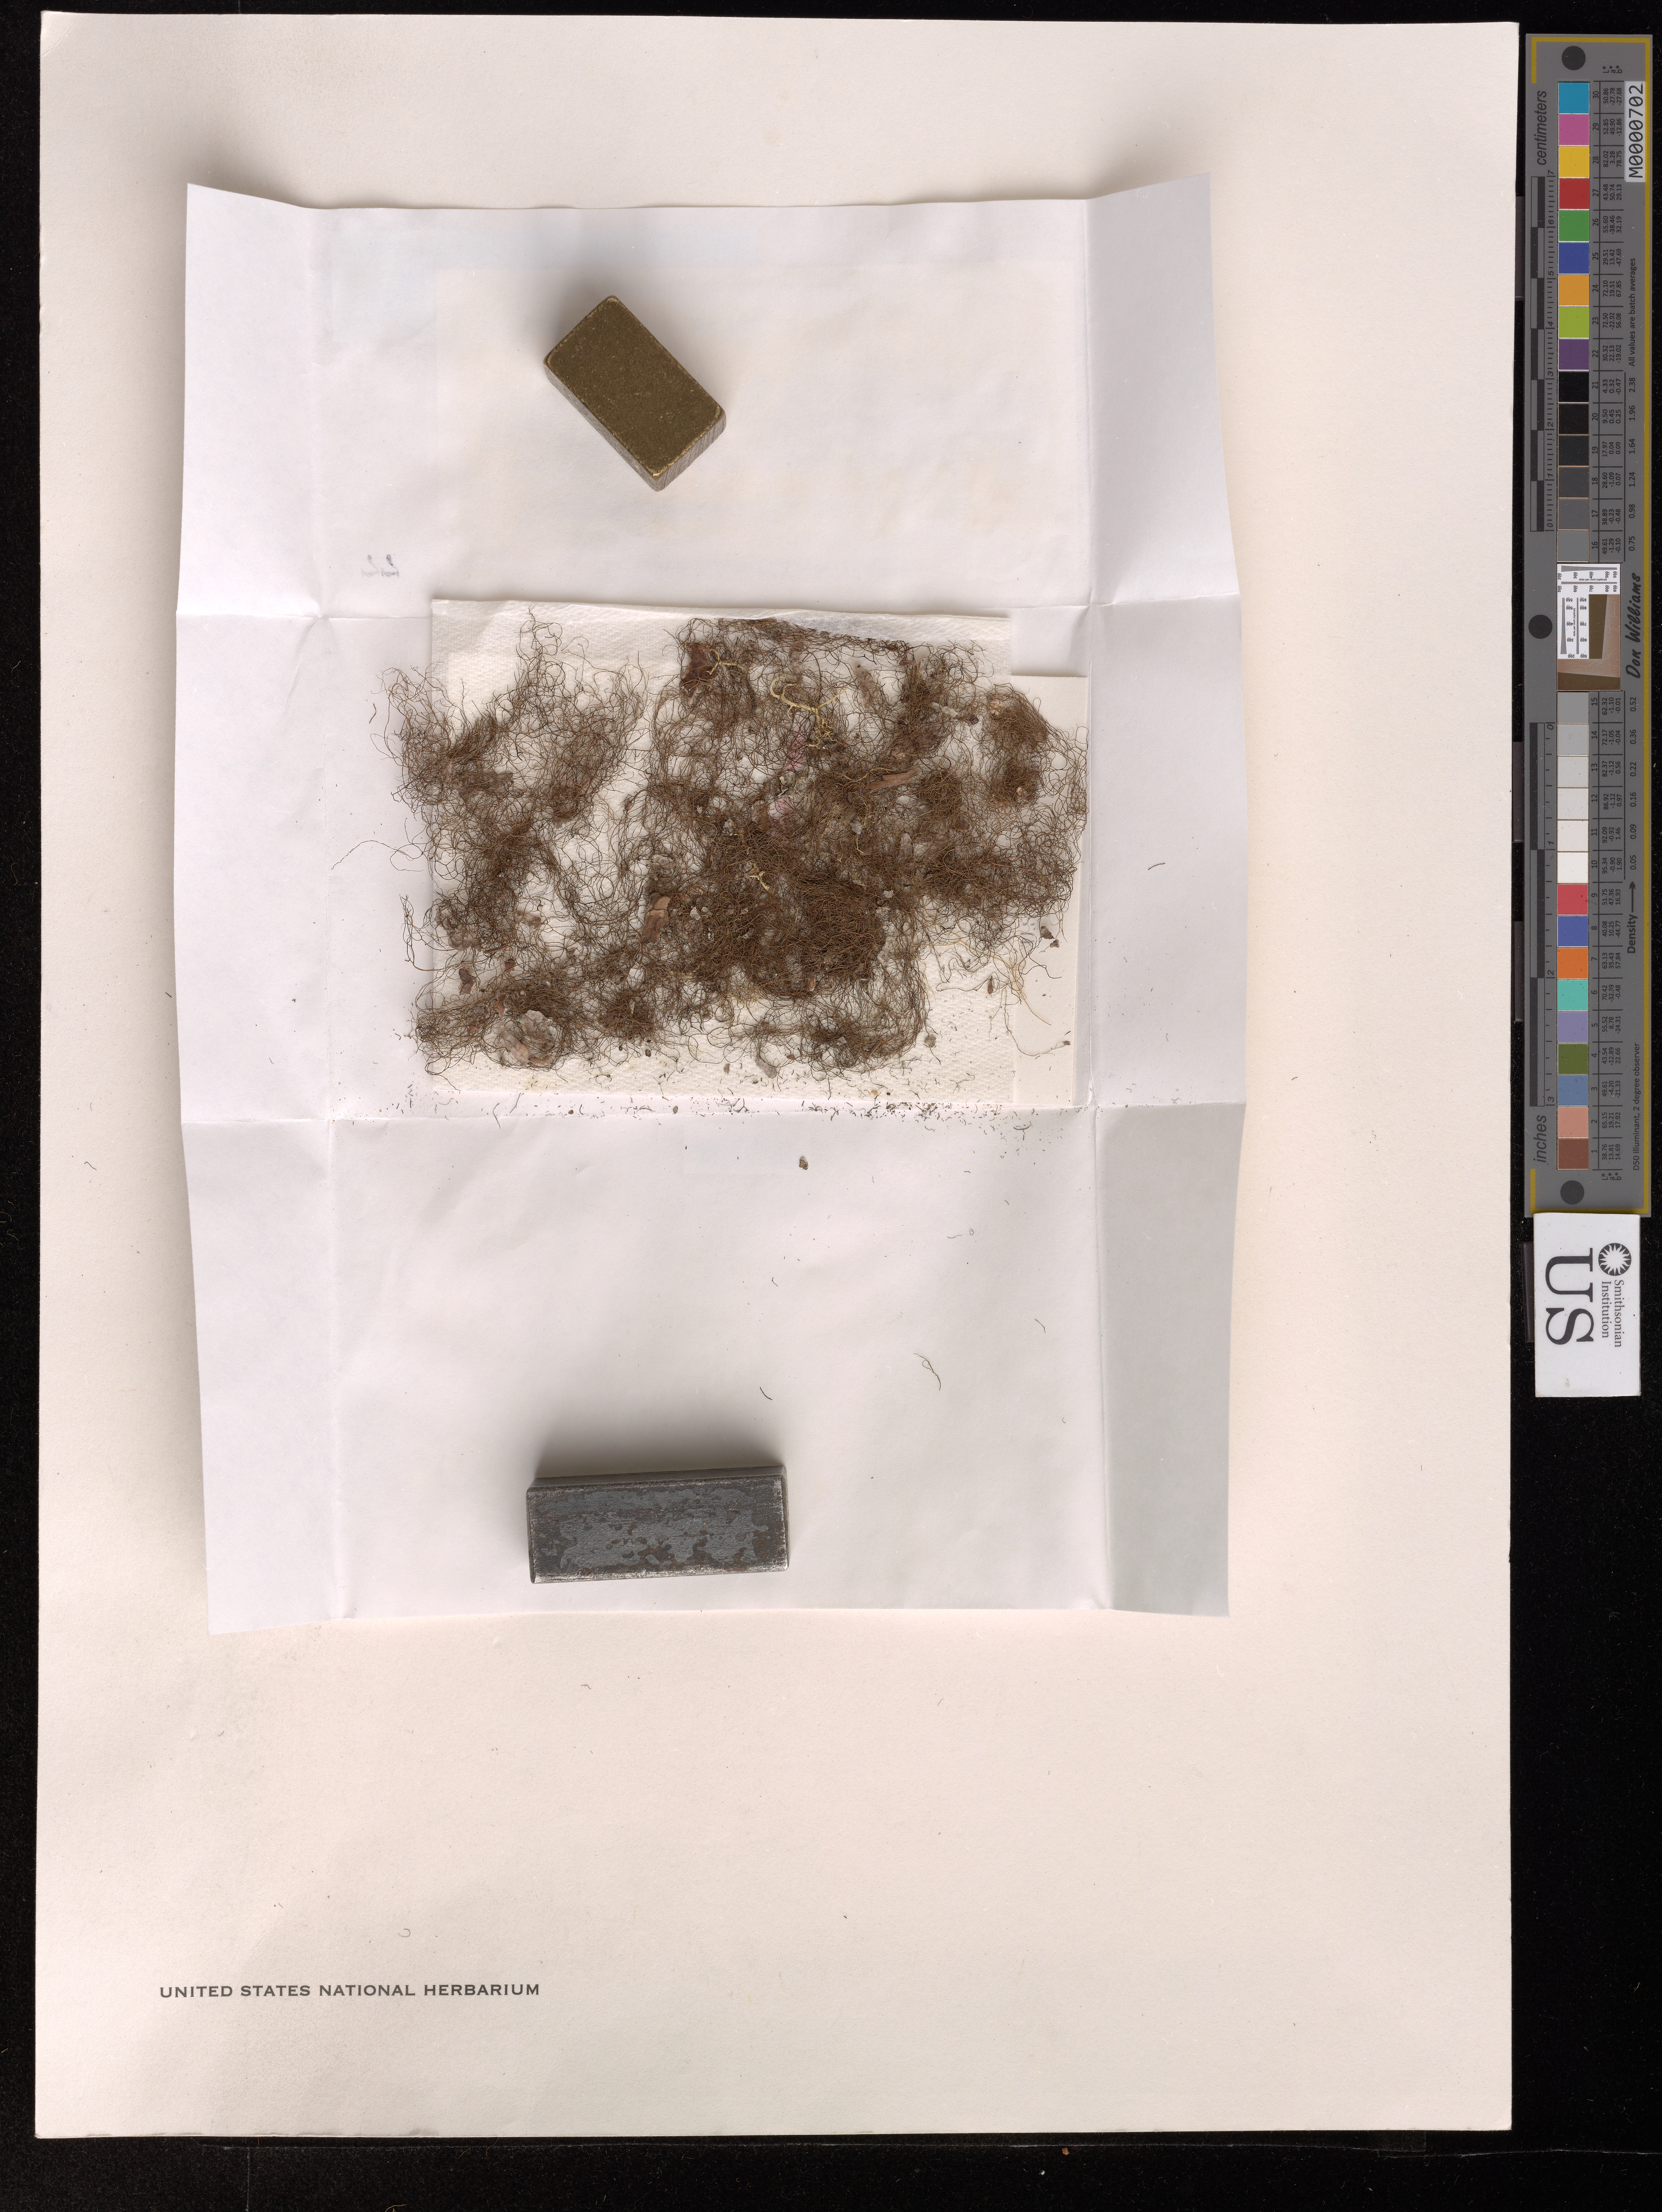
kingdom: Fungi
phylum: Ascomycota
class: Lecanoromycetes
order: Lecanorales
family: Parmeliaceae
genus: Bryoria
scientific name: Bryoria trichodes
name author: (Michx.) Brodo & D.Hawksw.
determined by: McMullin, R. Troy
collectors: C. Wetmore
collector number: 83081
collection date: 1999-07-27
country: United States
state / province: Minnesota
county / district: Cook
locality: Superior National Forest.S of Sawbill Camp on Sawbill Trail (16 mi. N of Tofte)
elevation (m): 497